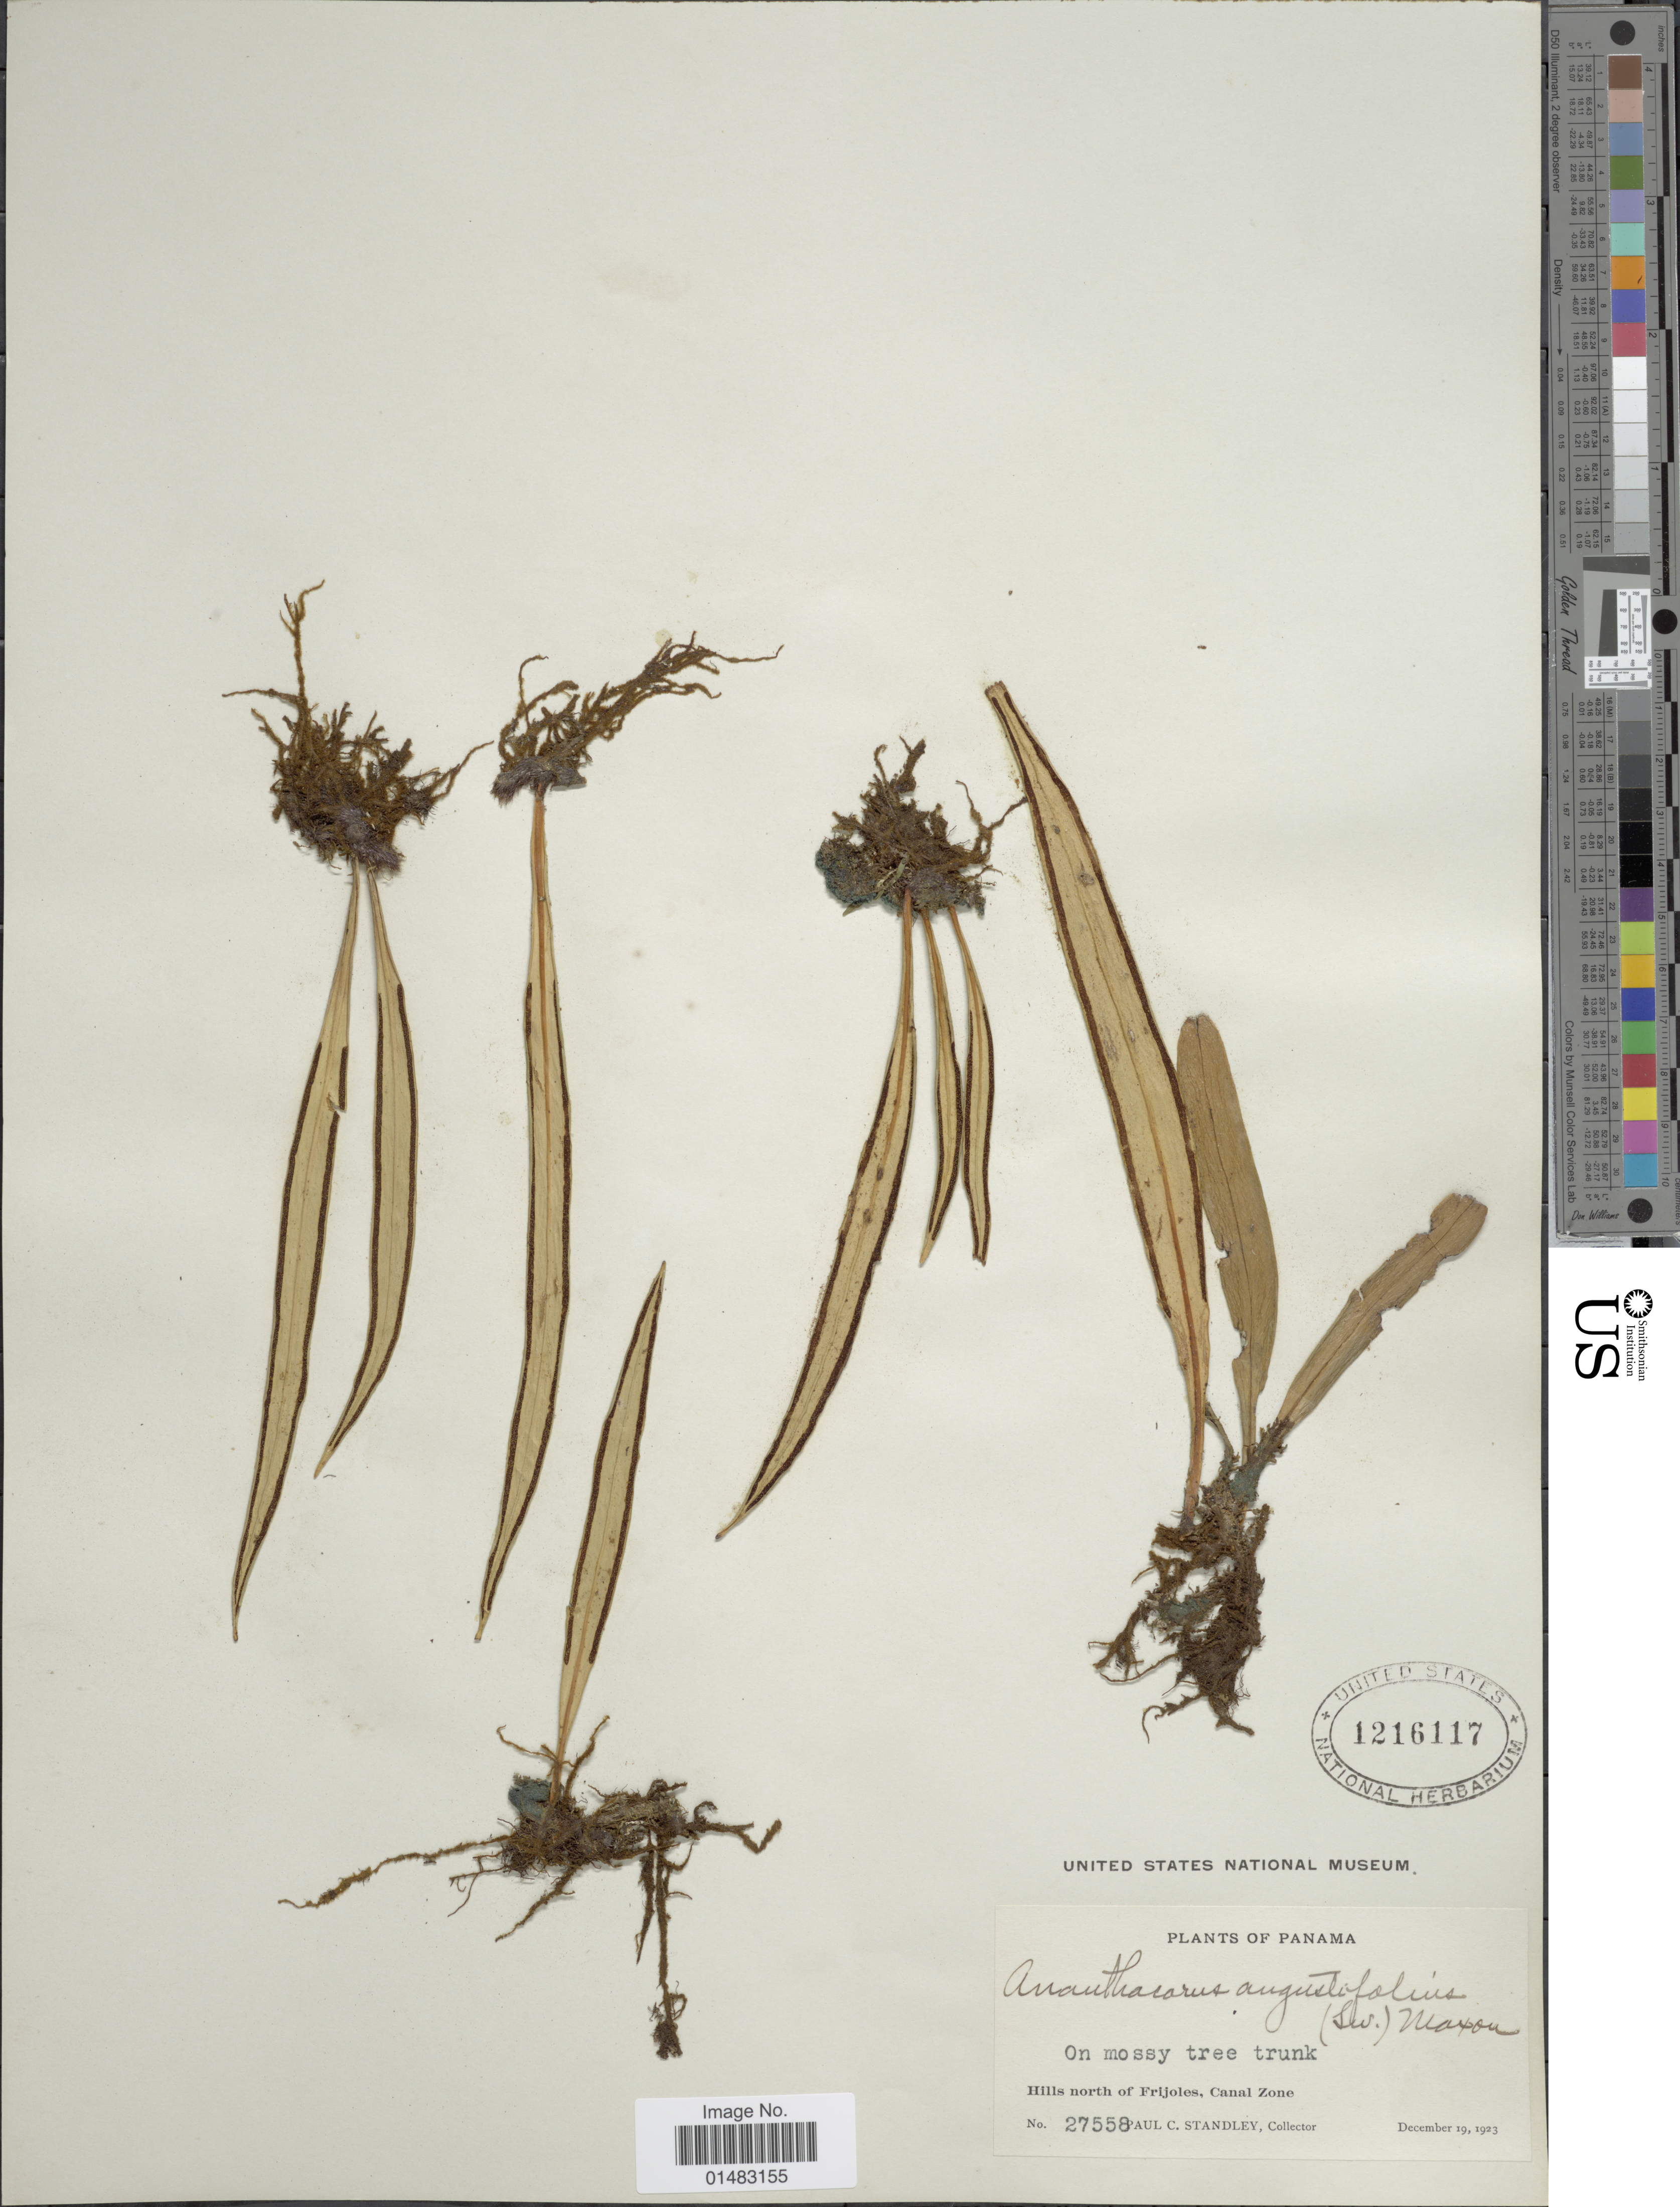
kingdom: Plantae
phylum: Tracheophyta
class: Polypodiopsida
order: Polypodiales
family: Pteridaceae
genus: Ananthacorus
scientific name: Ananthacorus angustifolius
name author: (Sw.) Underw. & Maxon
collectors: P. C. Standley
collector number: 27558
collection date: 1923-12-19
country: Panama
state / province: Colón / Panamá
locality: Hills north of Frijles, Canal Zone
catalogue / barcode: US 1216117